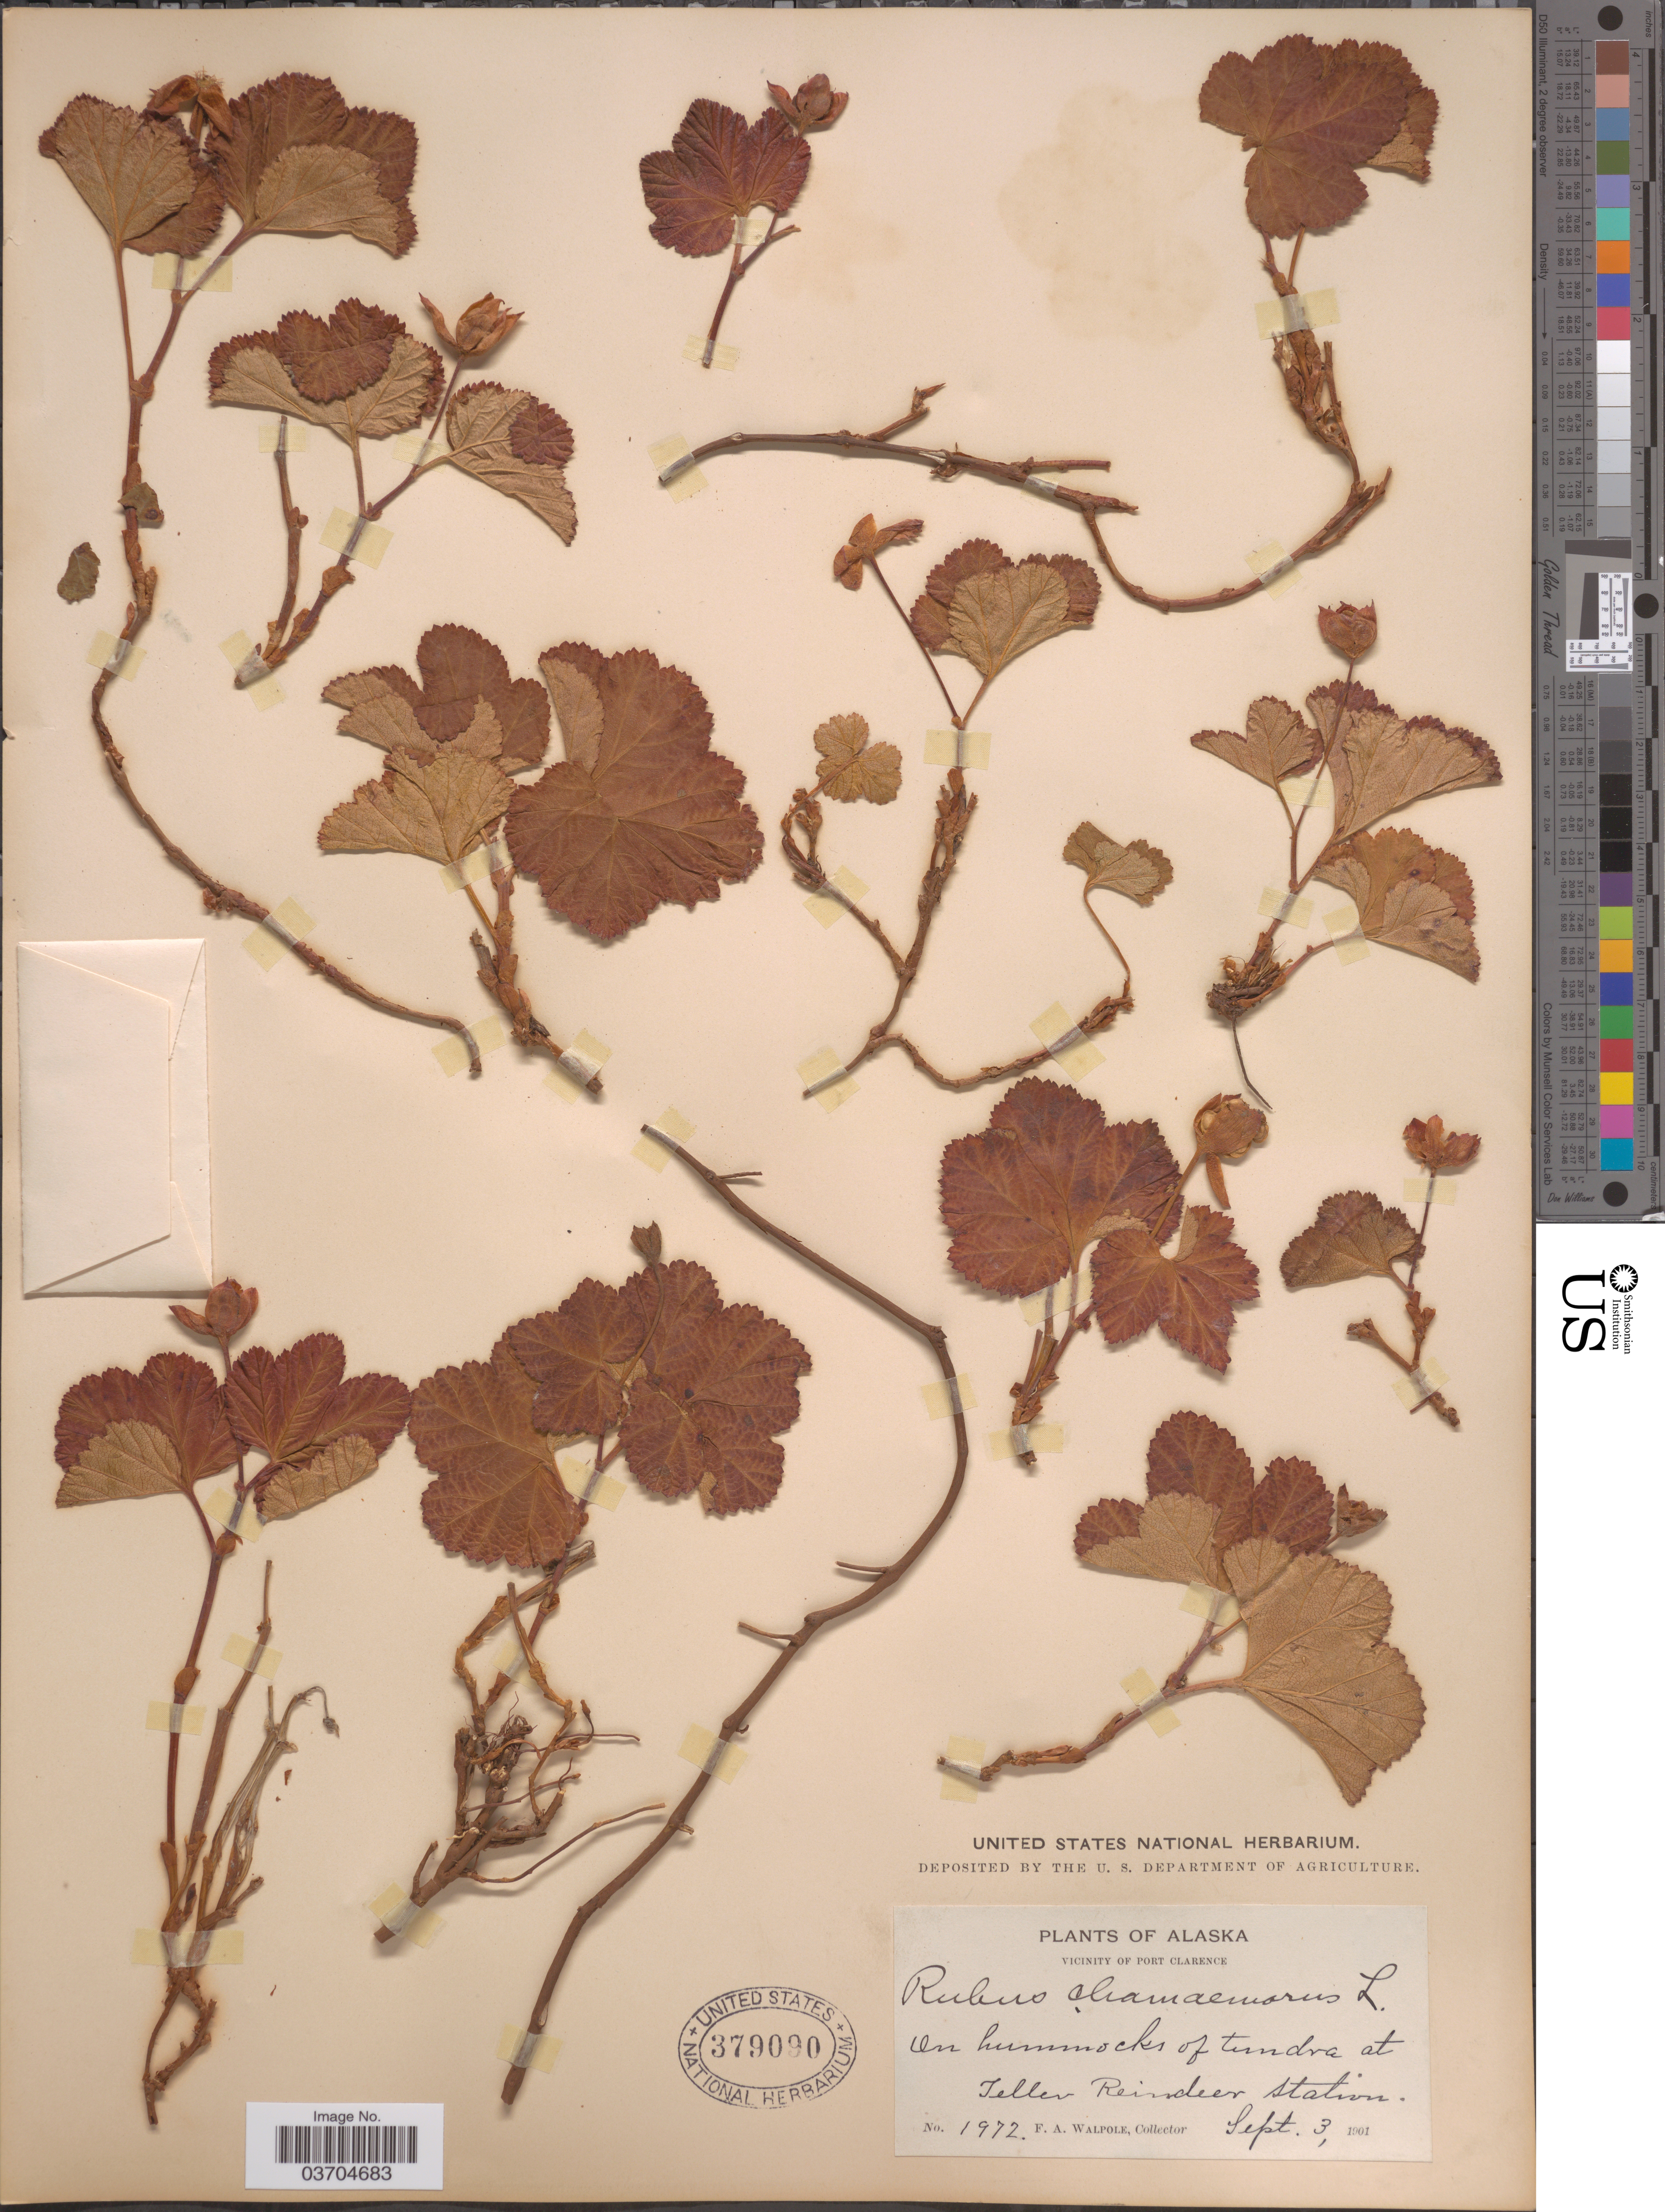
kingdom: Plantae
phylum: Tracheophyta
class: Magnoliopsida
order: Rosales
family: Rosaceae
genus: Rubus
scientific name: Rubus chamaemorus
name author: L.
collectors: F. Walpole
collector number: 1972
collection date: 1901-09-03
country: United States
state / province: Alaska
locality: Vicinity of Port Clarence. On hummocks of tundra at Teller Reindeer Station.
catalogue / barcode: US 379090